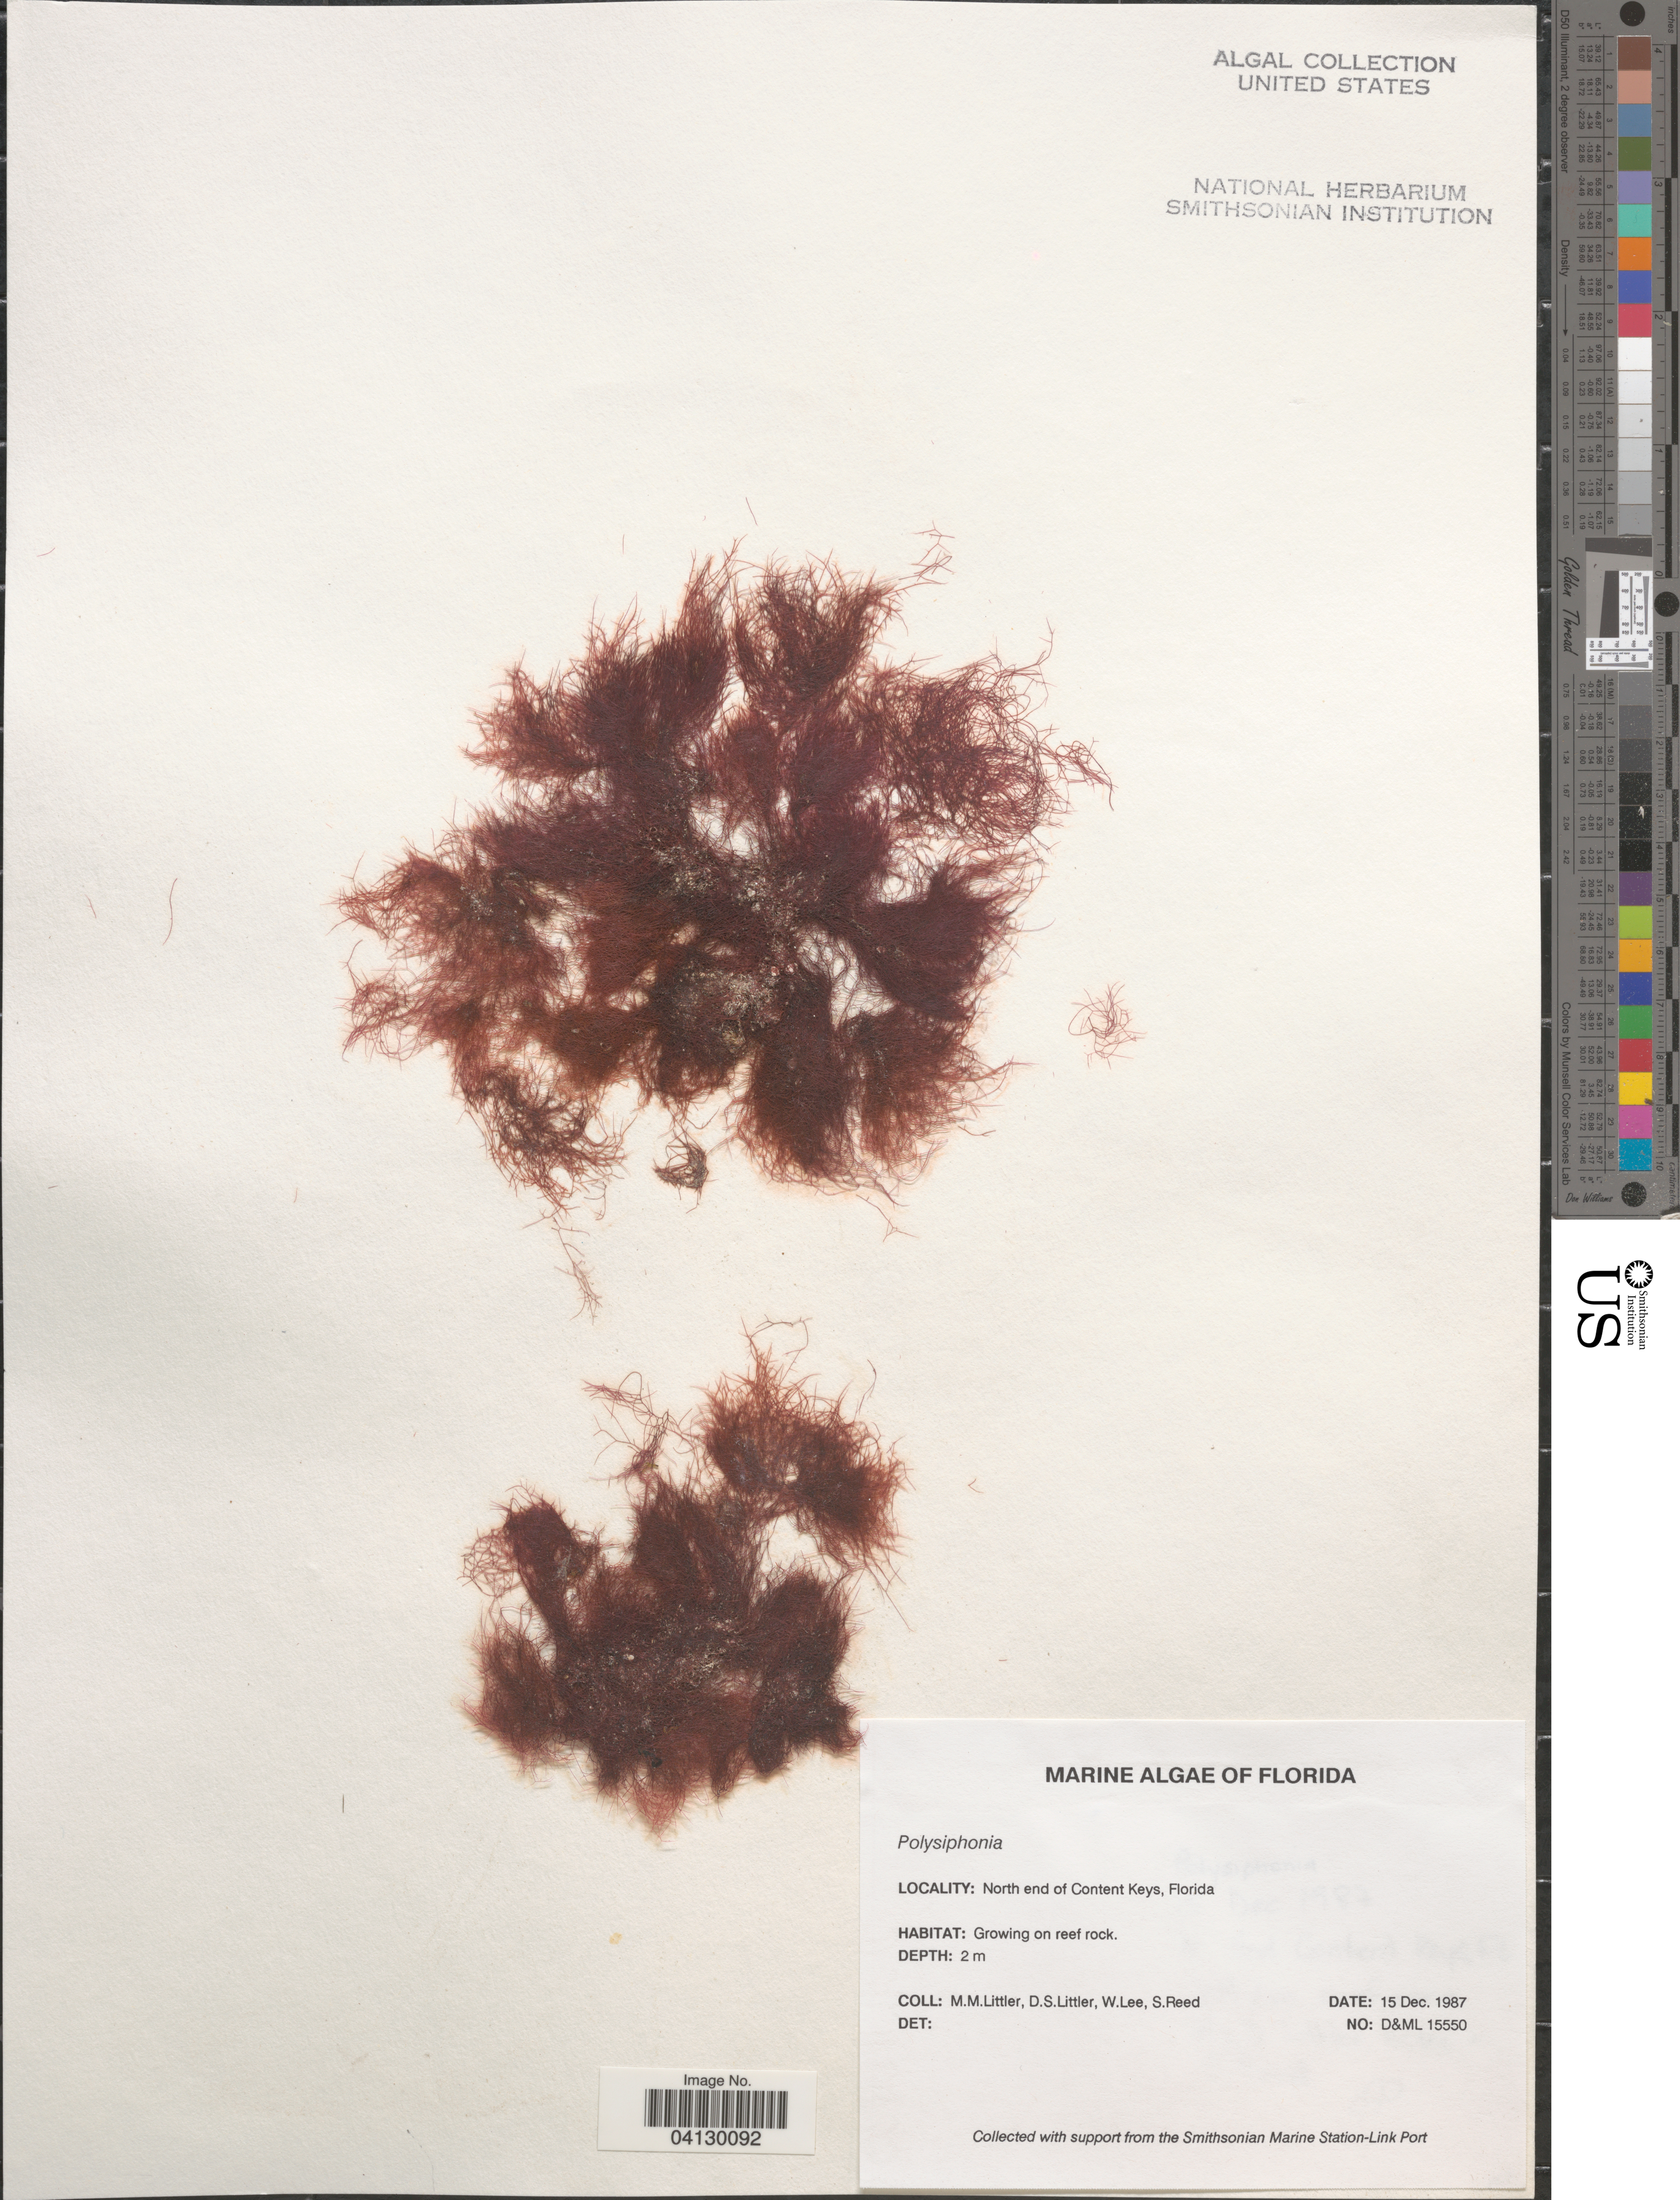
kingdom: Plantae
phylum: Rhodophyta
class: Florideophyceae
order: Ceramiales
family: Rhodomelaceae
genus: Polysiphonia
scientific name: Polysiphonia sp.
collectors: D. S. Littler, W. Lee & S. Reed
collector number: D&ML 15550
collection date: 1987-12-15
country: United States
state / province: Florida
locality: North end of Content Keys.